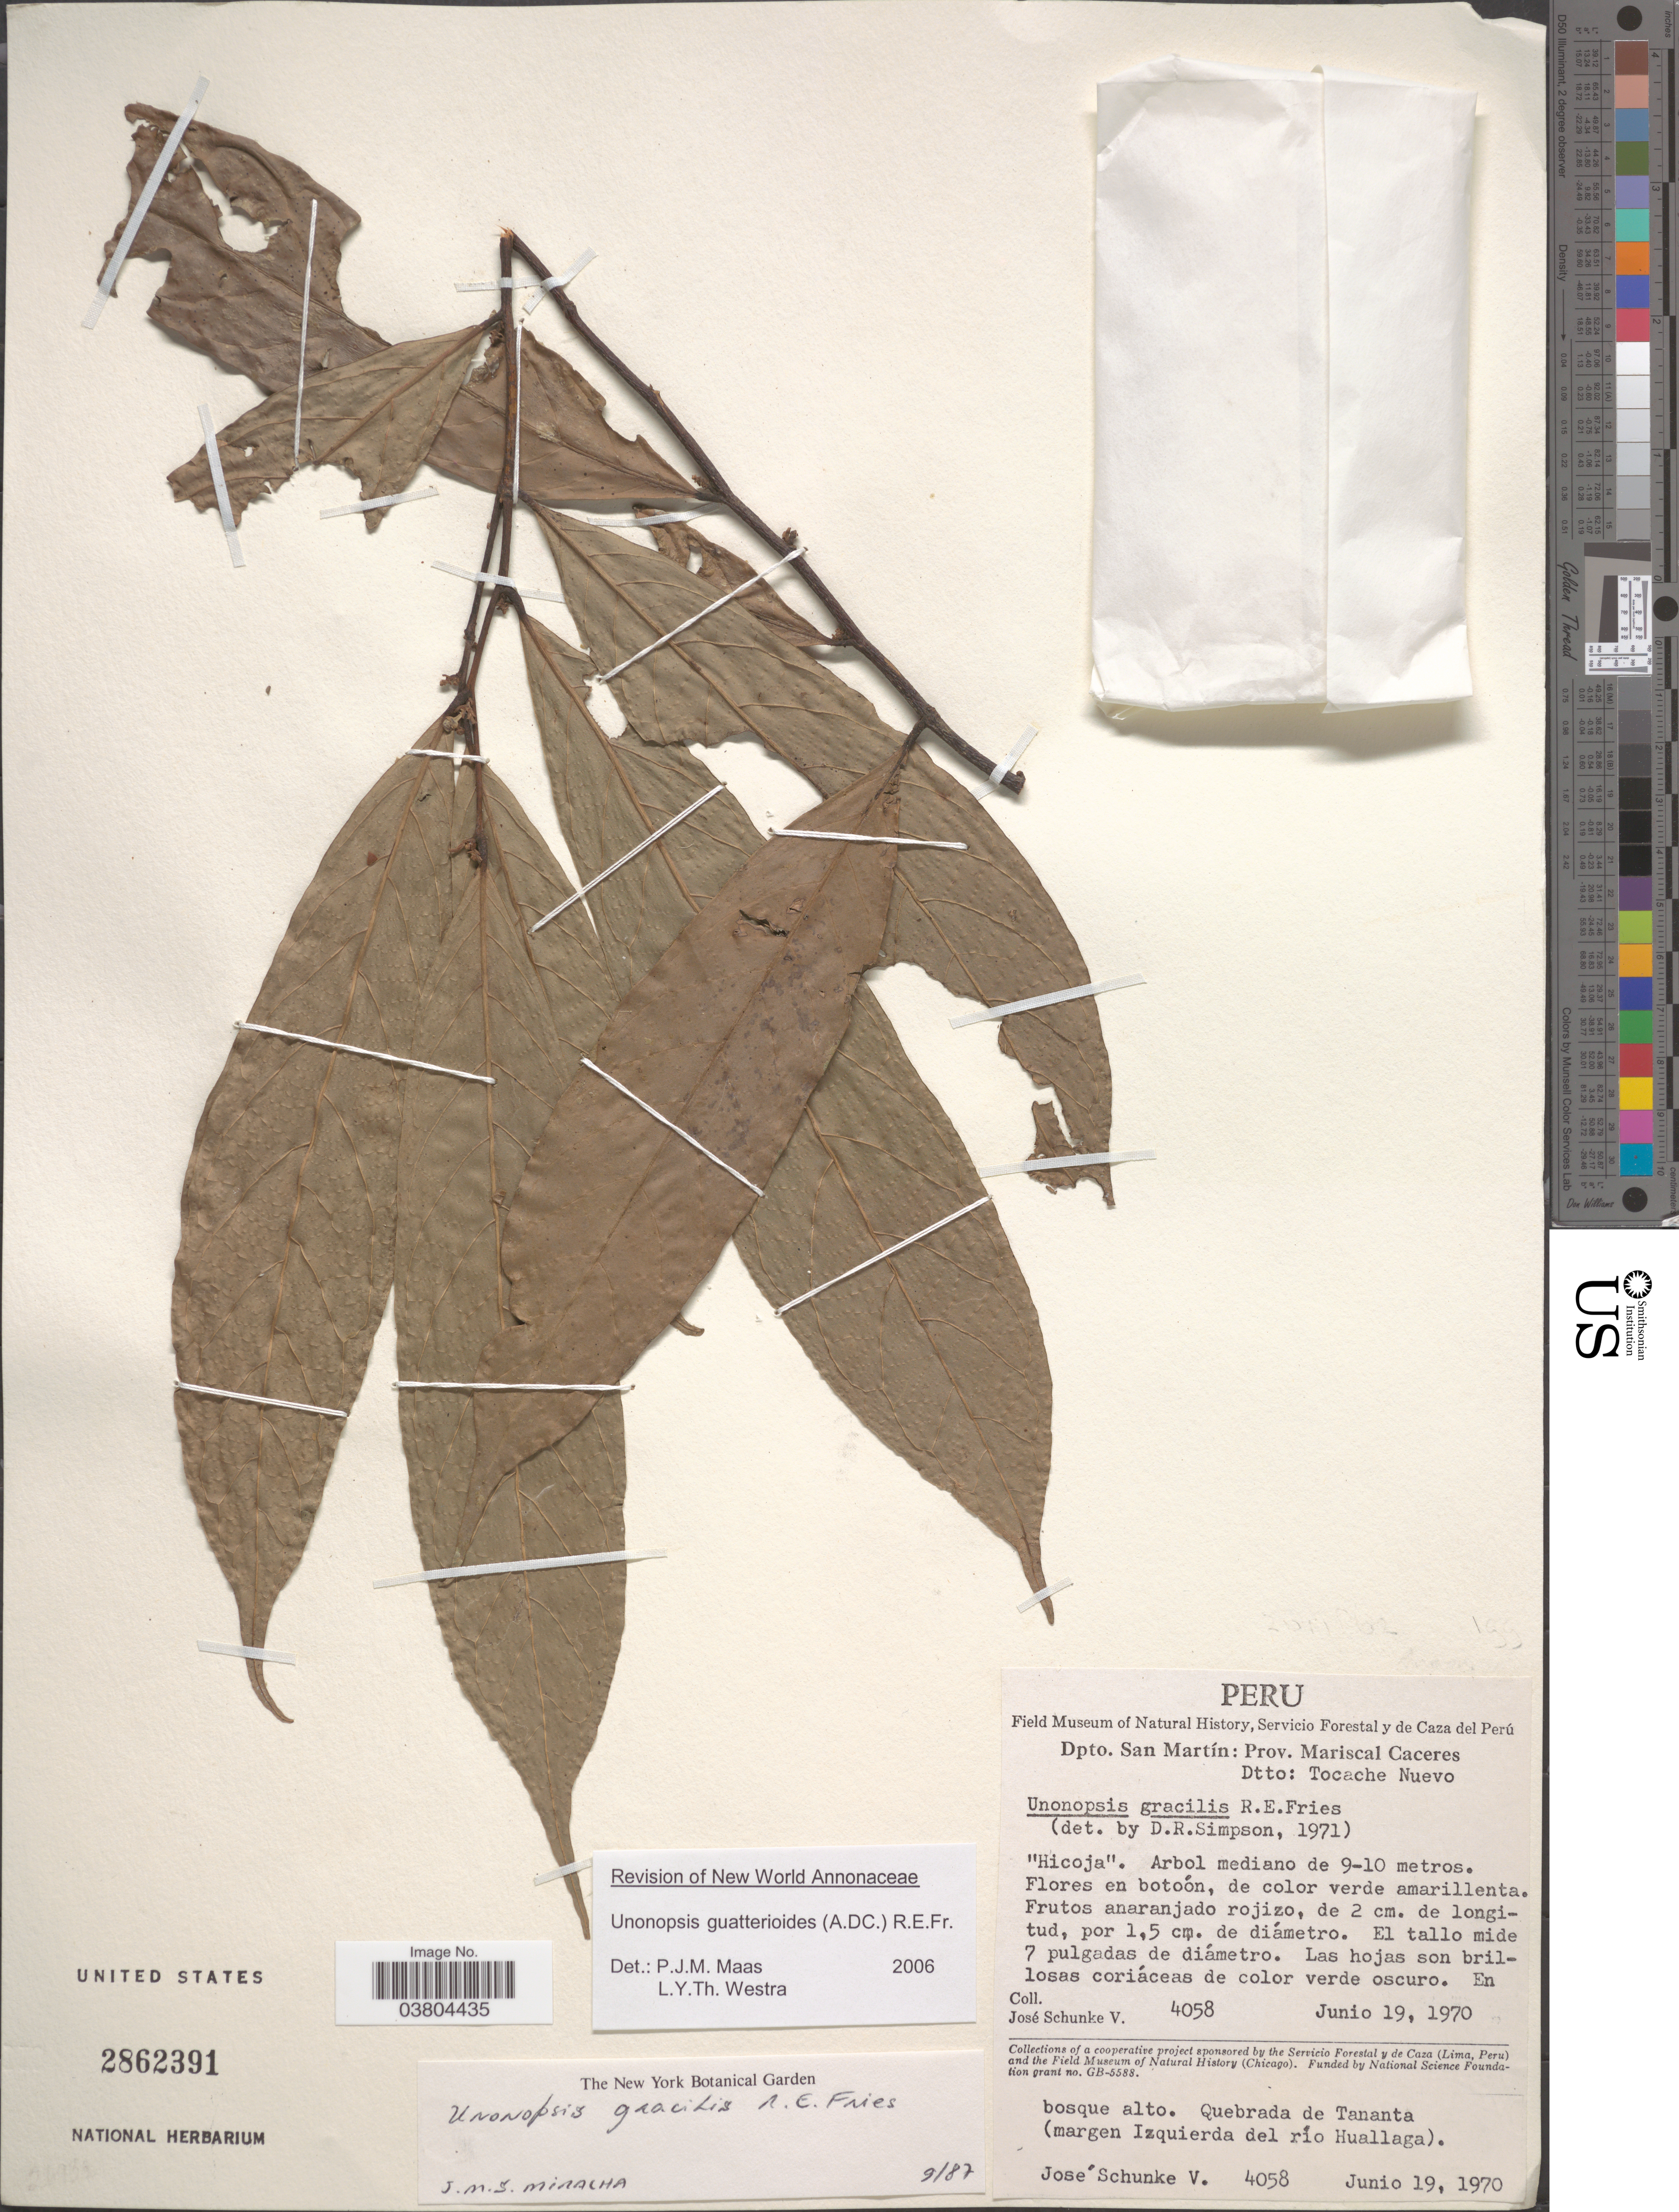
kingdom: Plantae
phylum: Tracheophyta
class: Magnoliopsida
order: Magnoliales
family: Annonaceae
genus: Unonopsis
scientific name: Unonopsis guatterioides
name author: (A. DC.) R.E. Fr.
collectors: J. Schunke Vigo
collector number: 4058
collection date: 1970-06-19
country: Peru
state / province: San Martín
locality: Dpto. San Martín: Prov. Mariscal Caceres. Dtto. Tocache Nuevo. Quebrada de Tananta (margen Izquierda del río Huallaga).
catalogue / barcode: US 2862391